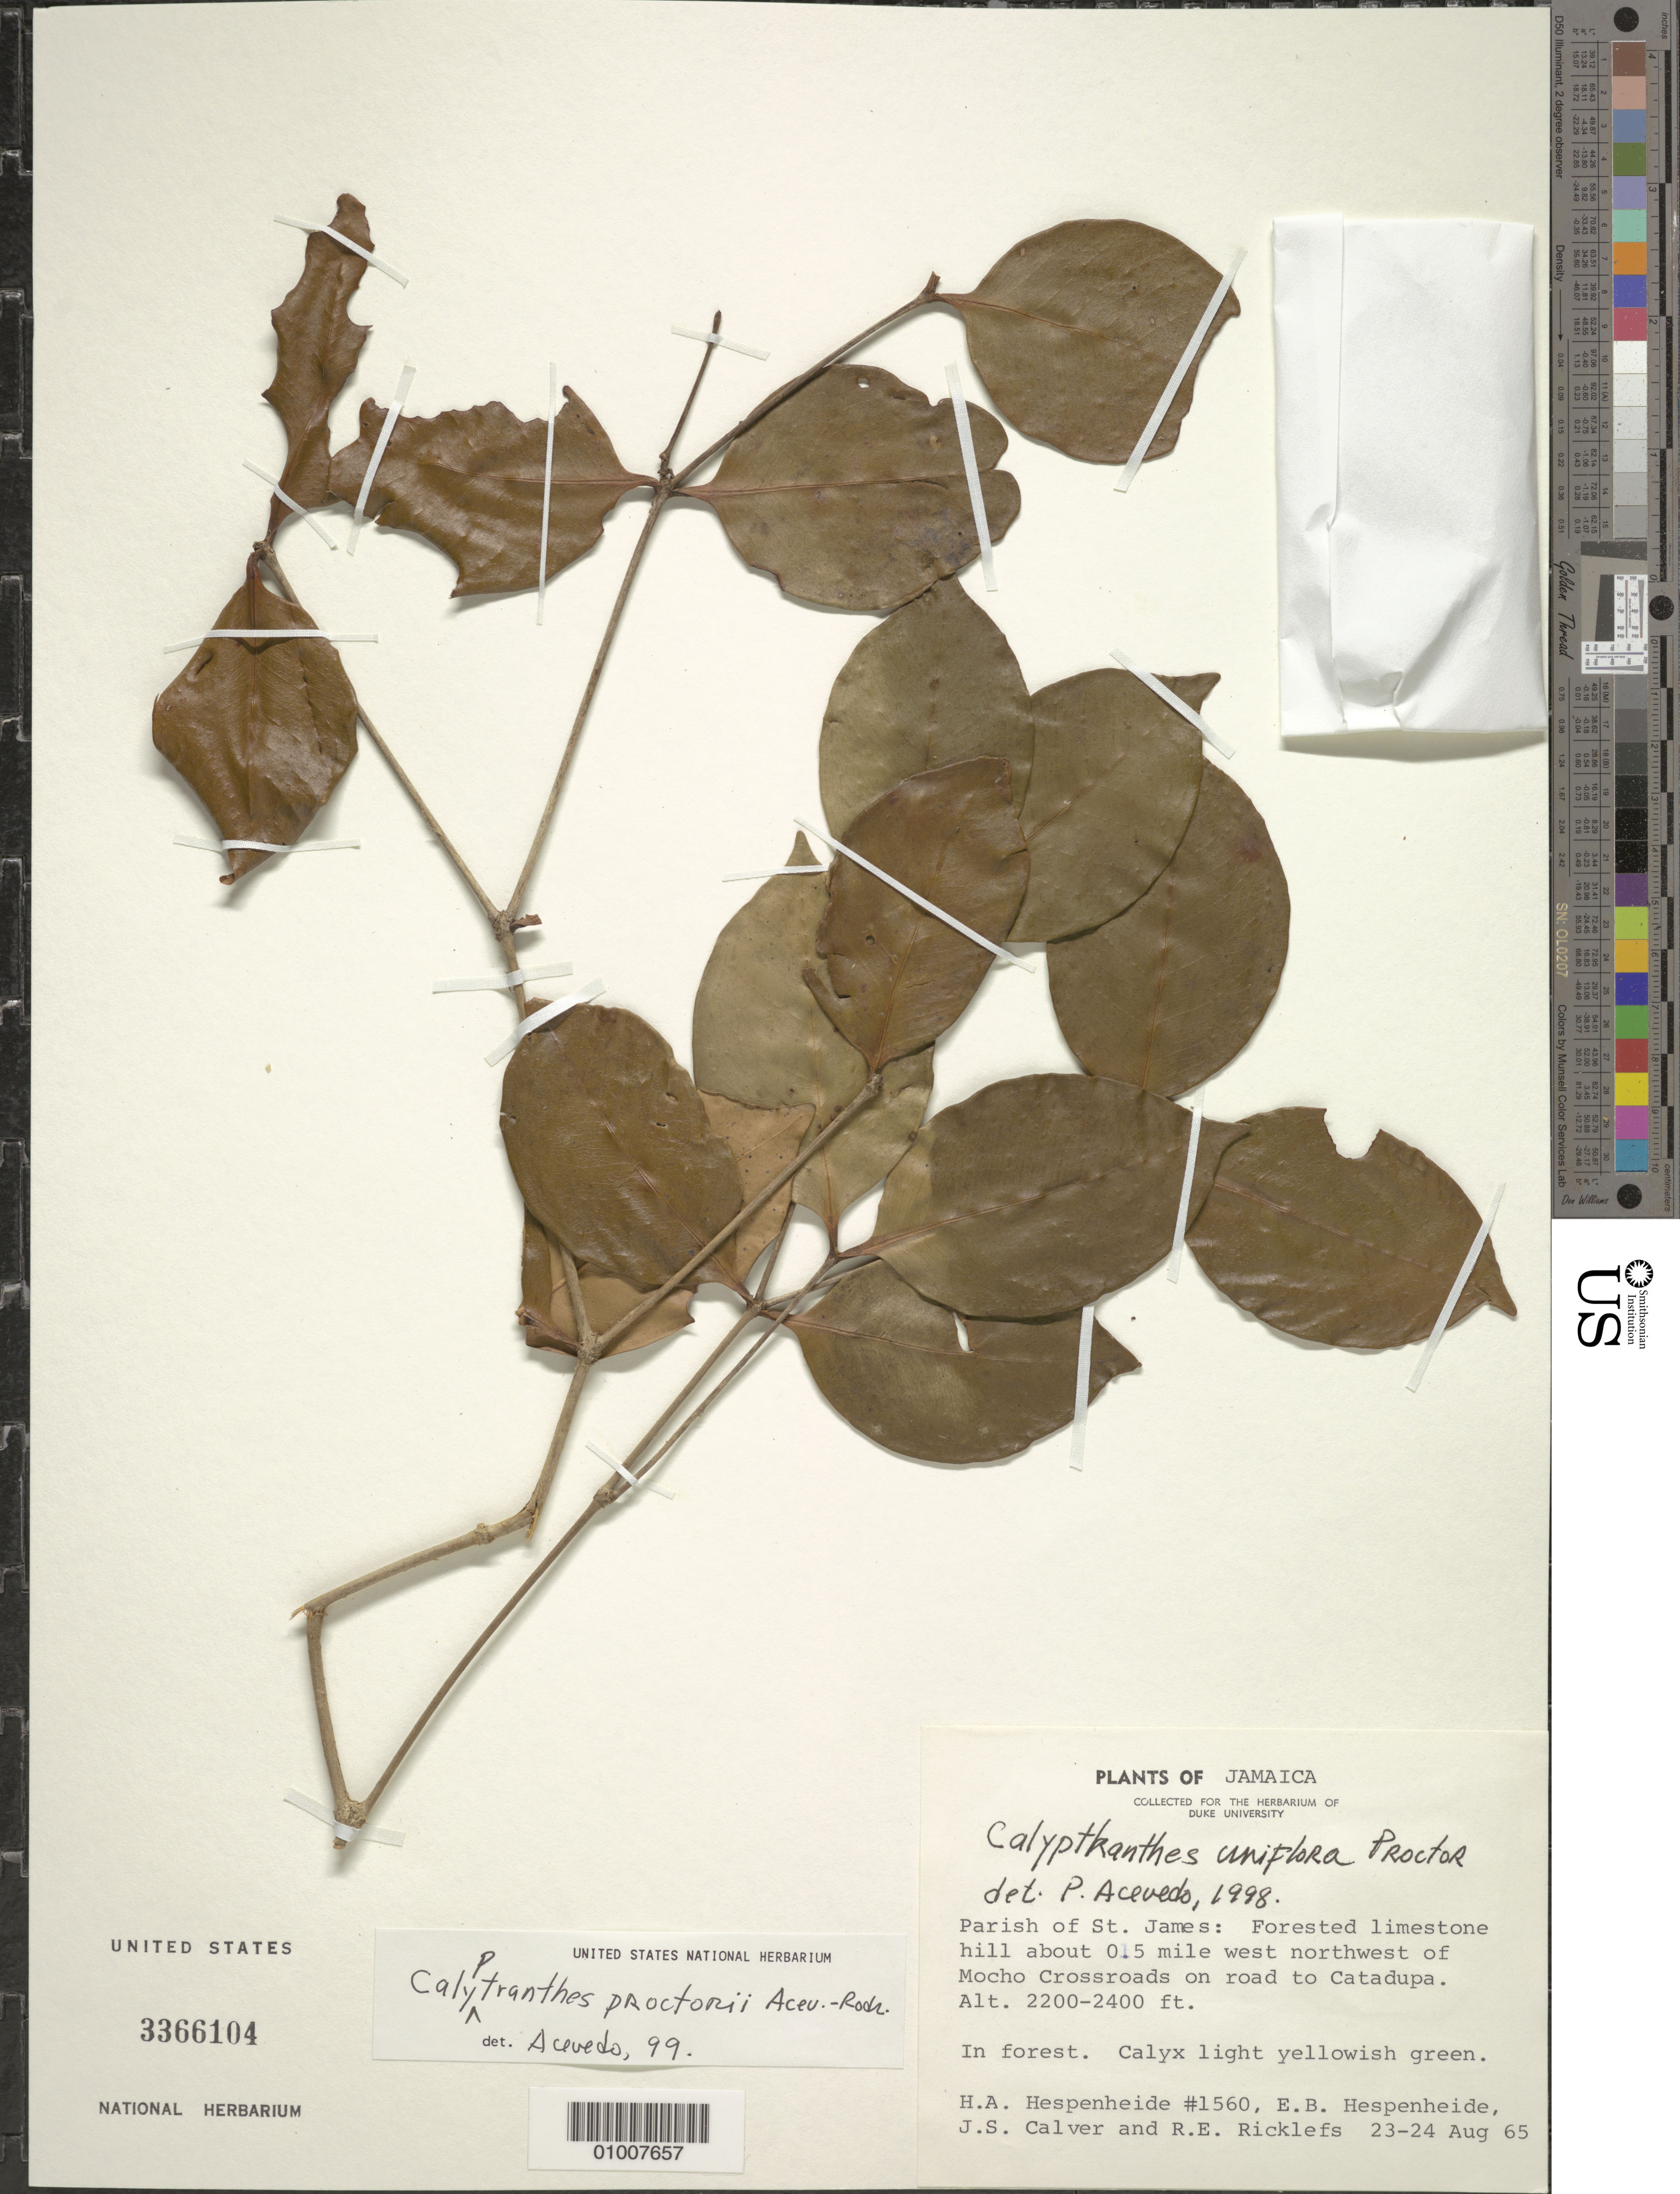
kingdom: Plantae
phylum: Tracheophyta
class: Magnoliopsida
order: Myrtales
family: Myrtaceae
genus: Myrcia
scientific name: Myrcia proctorii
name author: (Acev.-Rodr.) Acev.-Rodr. & K. Campbell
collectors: H. A. Hespenheide, E. Hespenheide, J. Calver & R. Ricklefs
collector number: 1560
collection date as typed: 23 Aug 1965 to 24 Aug 1965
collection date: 1965-08-23/1965-08-24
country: Jamaica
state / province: Saint James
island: Jamaica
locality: Hill ca. 0.5 miles west-northwest of Mocho Crossroads, on road to Catadupa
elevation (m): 671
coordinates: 0 N, 0 E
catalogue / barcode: US 3366104